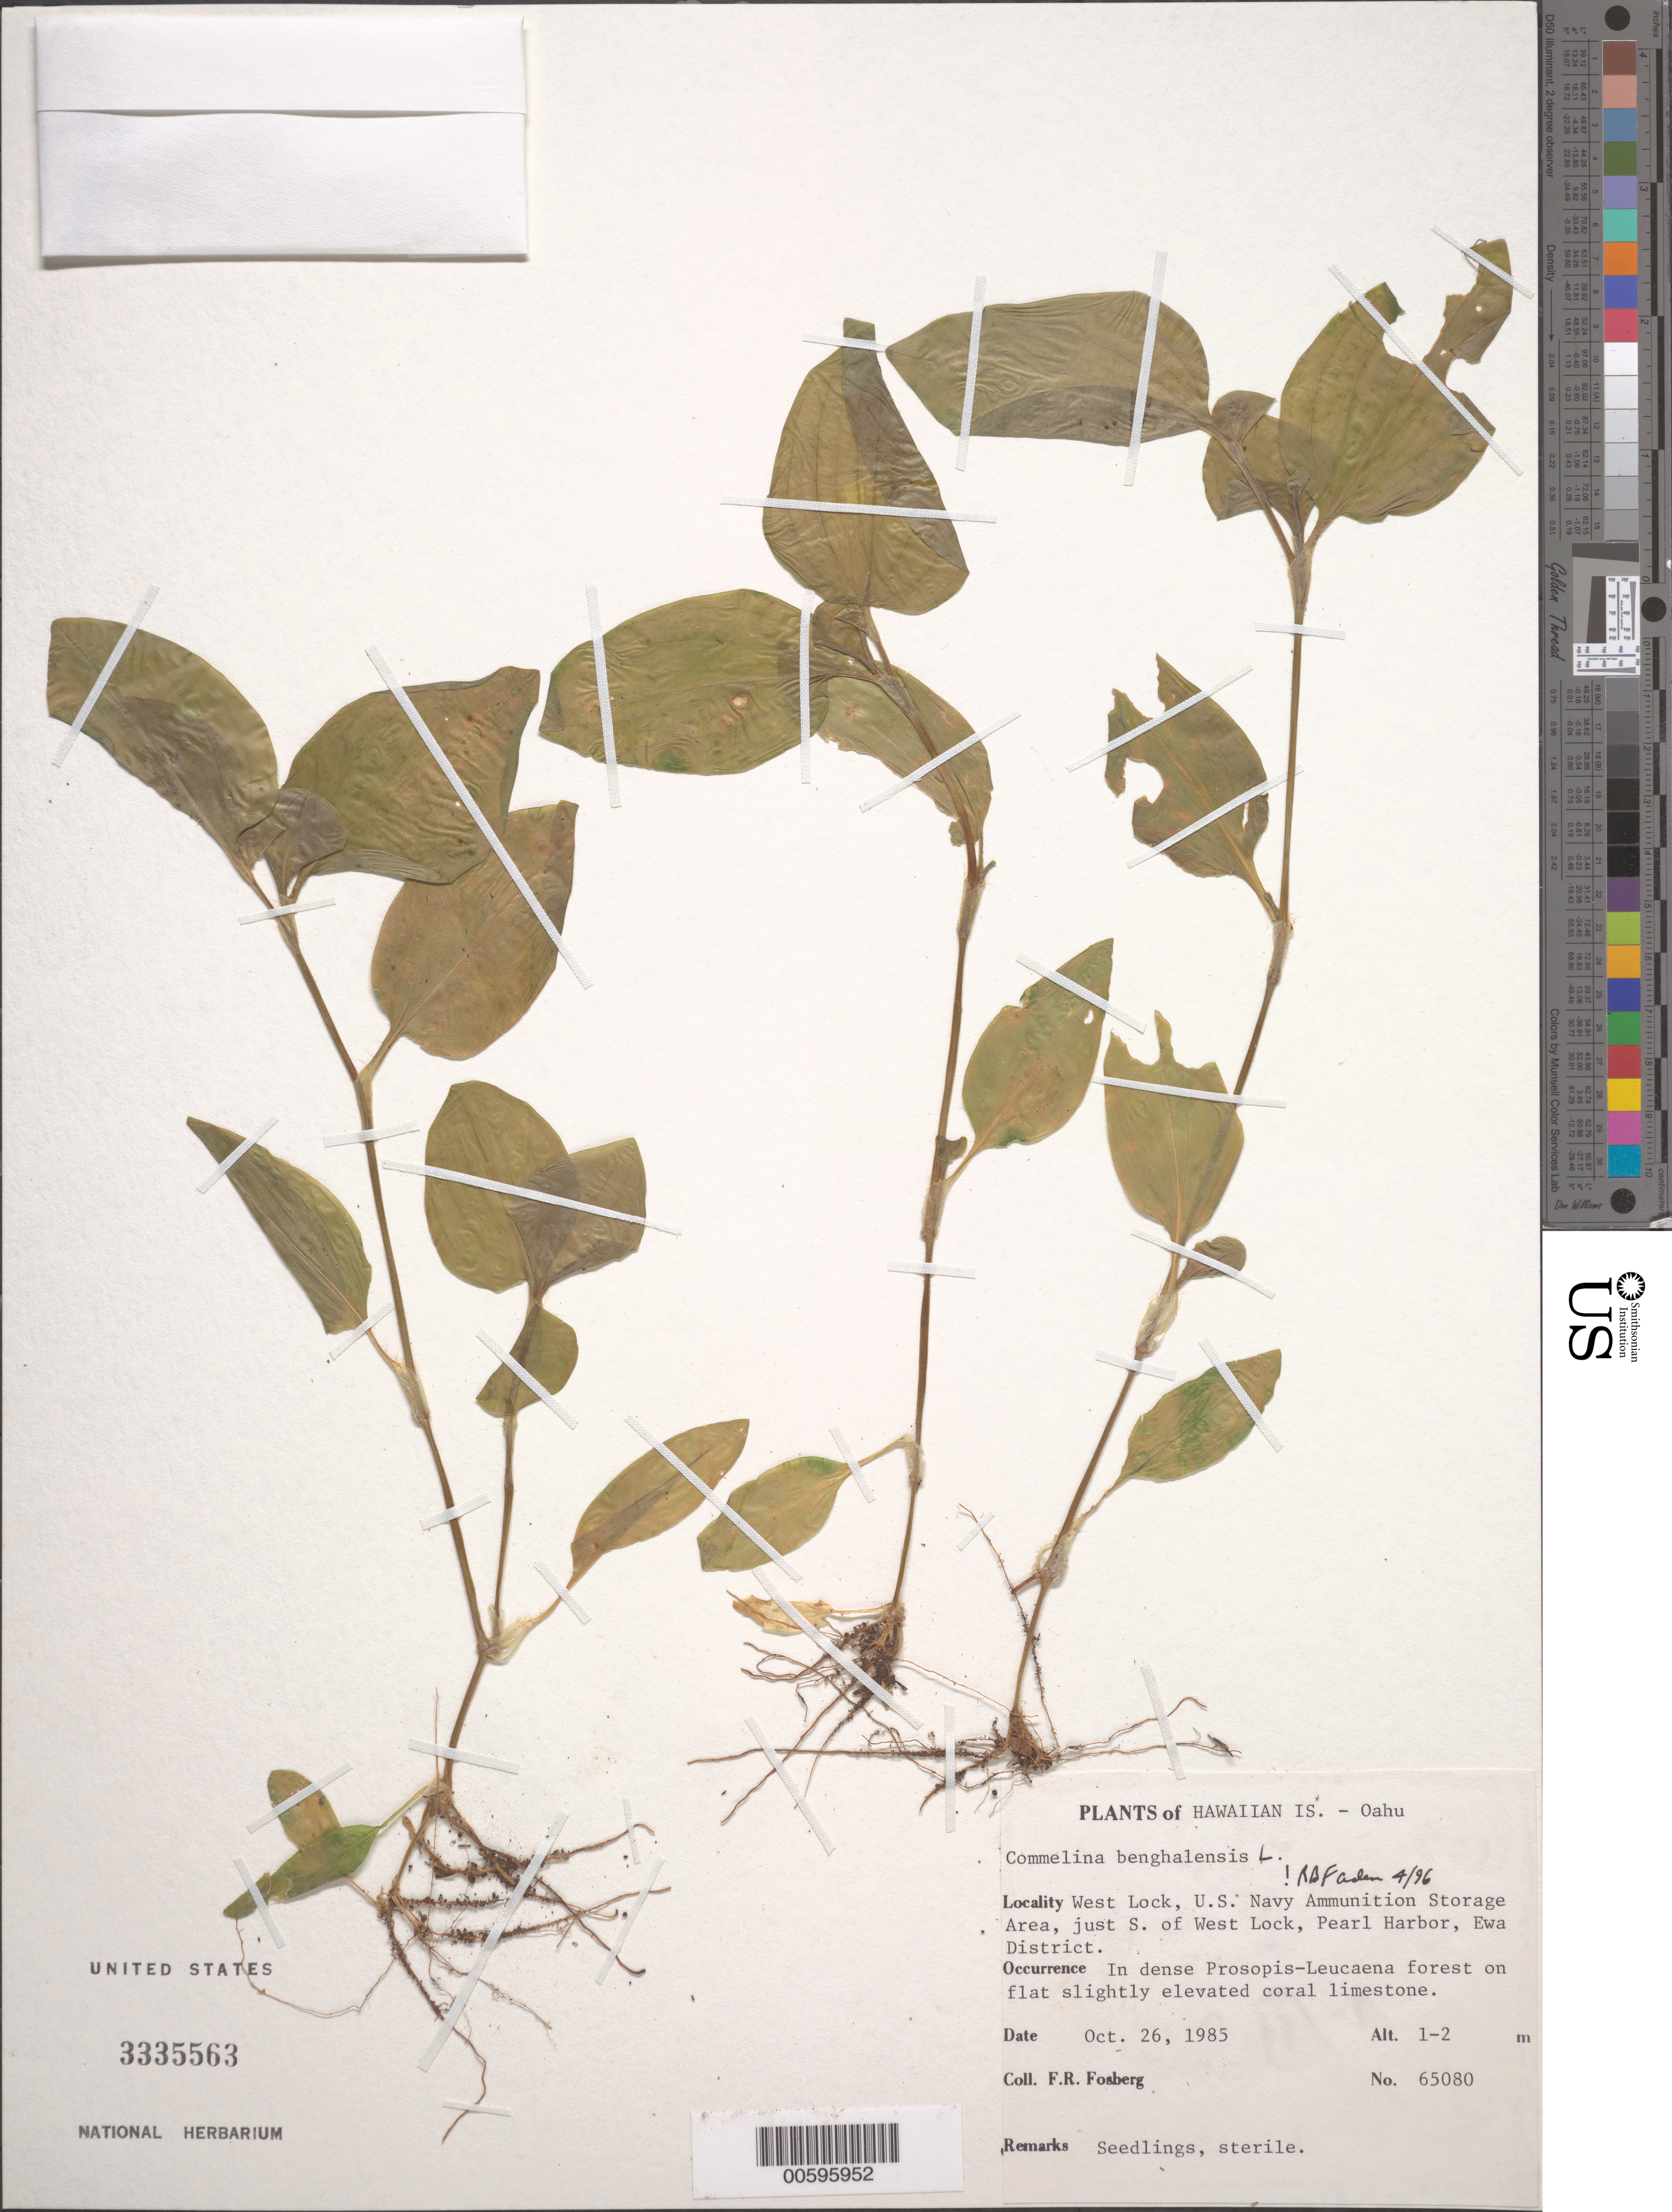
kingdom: Plantae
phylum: Tracheophyta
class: Liliopsida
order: Commelinales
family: Commelinaceae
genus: Commelina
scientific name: Commelina benghalensis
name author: L.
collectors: F. R. Fosberg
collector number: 65080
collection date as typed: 26 Oct 1985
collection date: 1985-10-26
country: United States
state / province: Hawaii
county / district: Honolulu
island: Oahu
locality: West Lock, US Navy Ammunition Storage Area, just S of West Lock, Pearl Harbor, Ewa Dist.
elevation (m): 1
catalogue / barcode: US 3335563